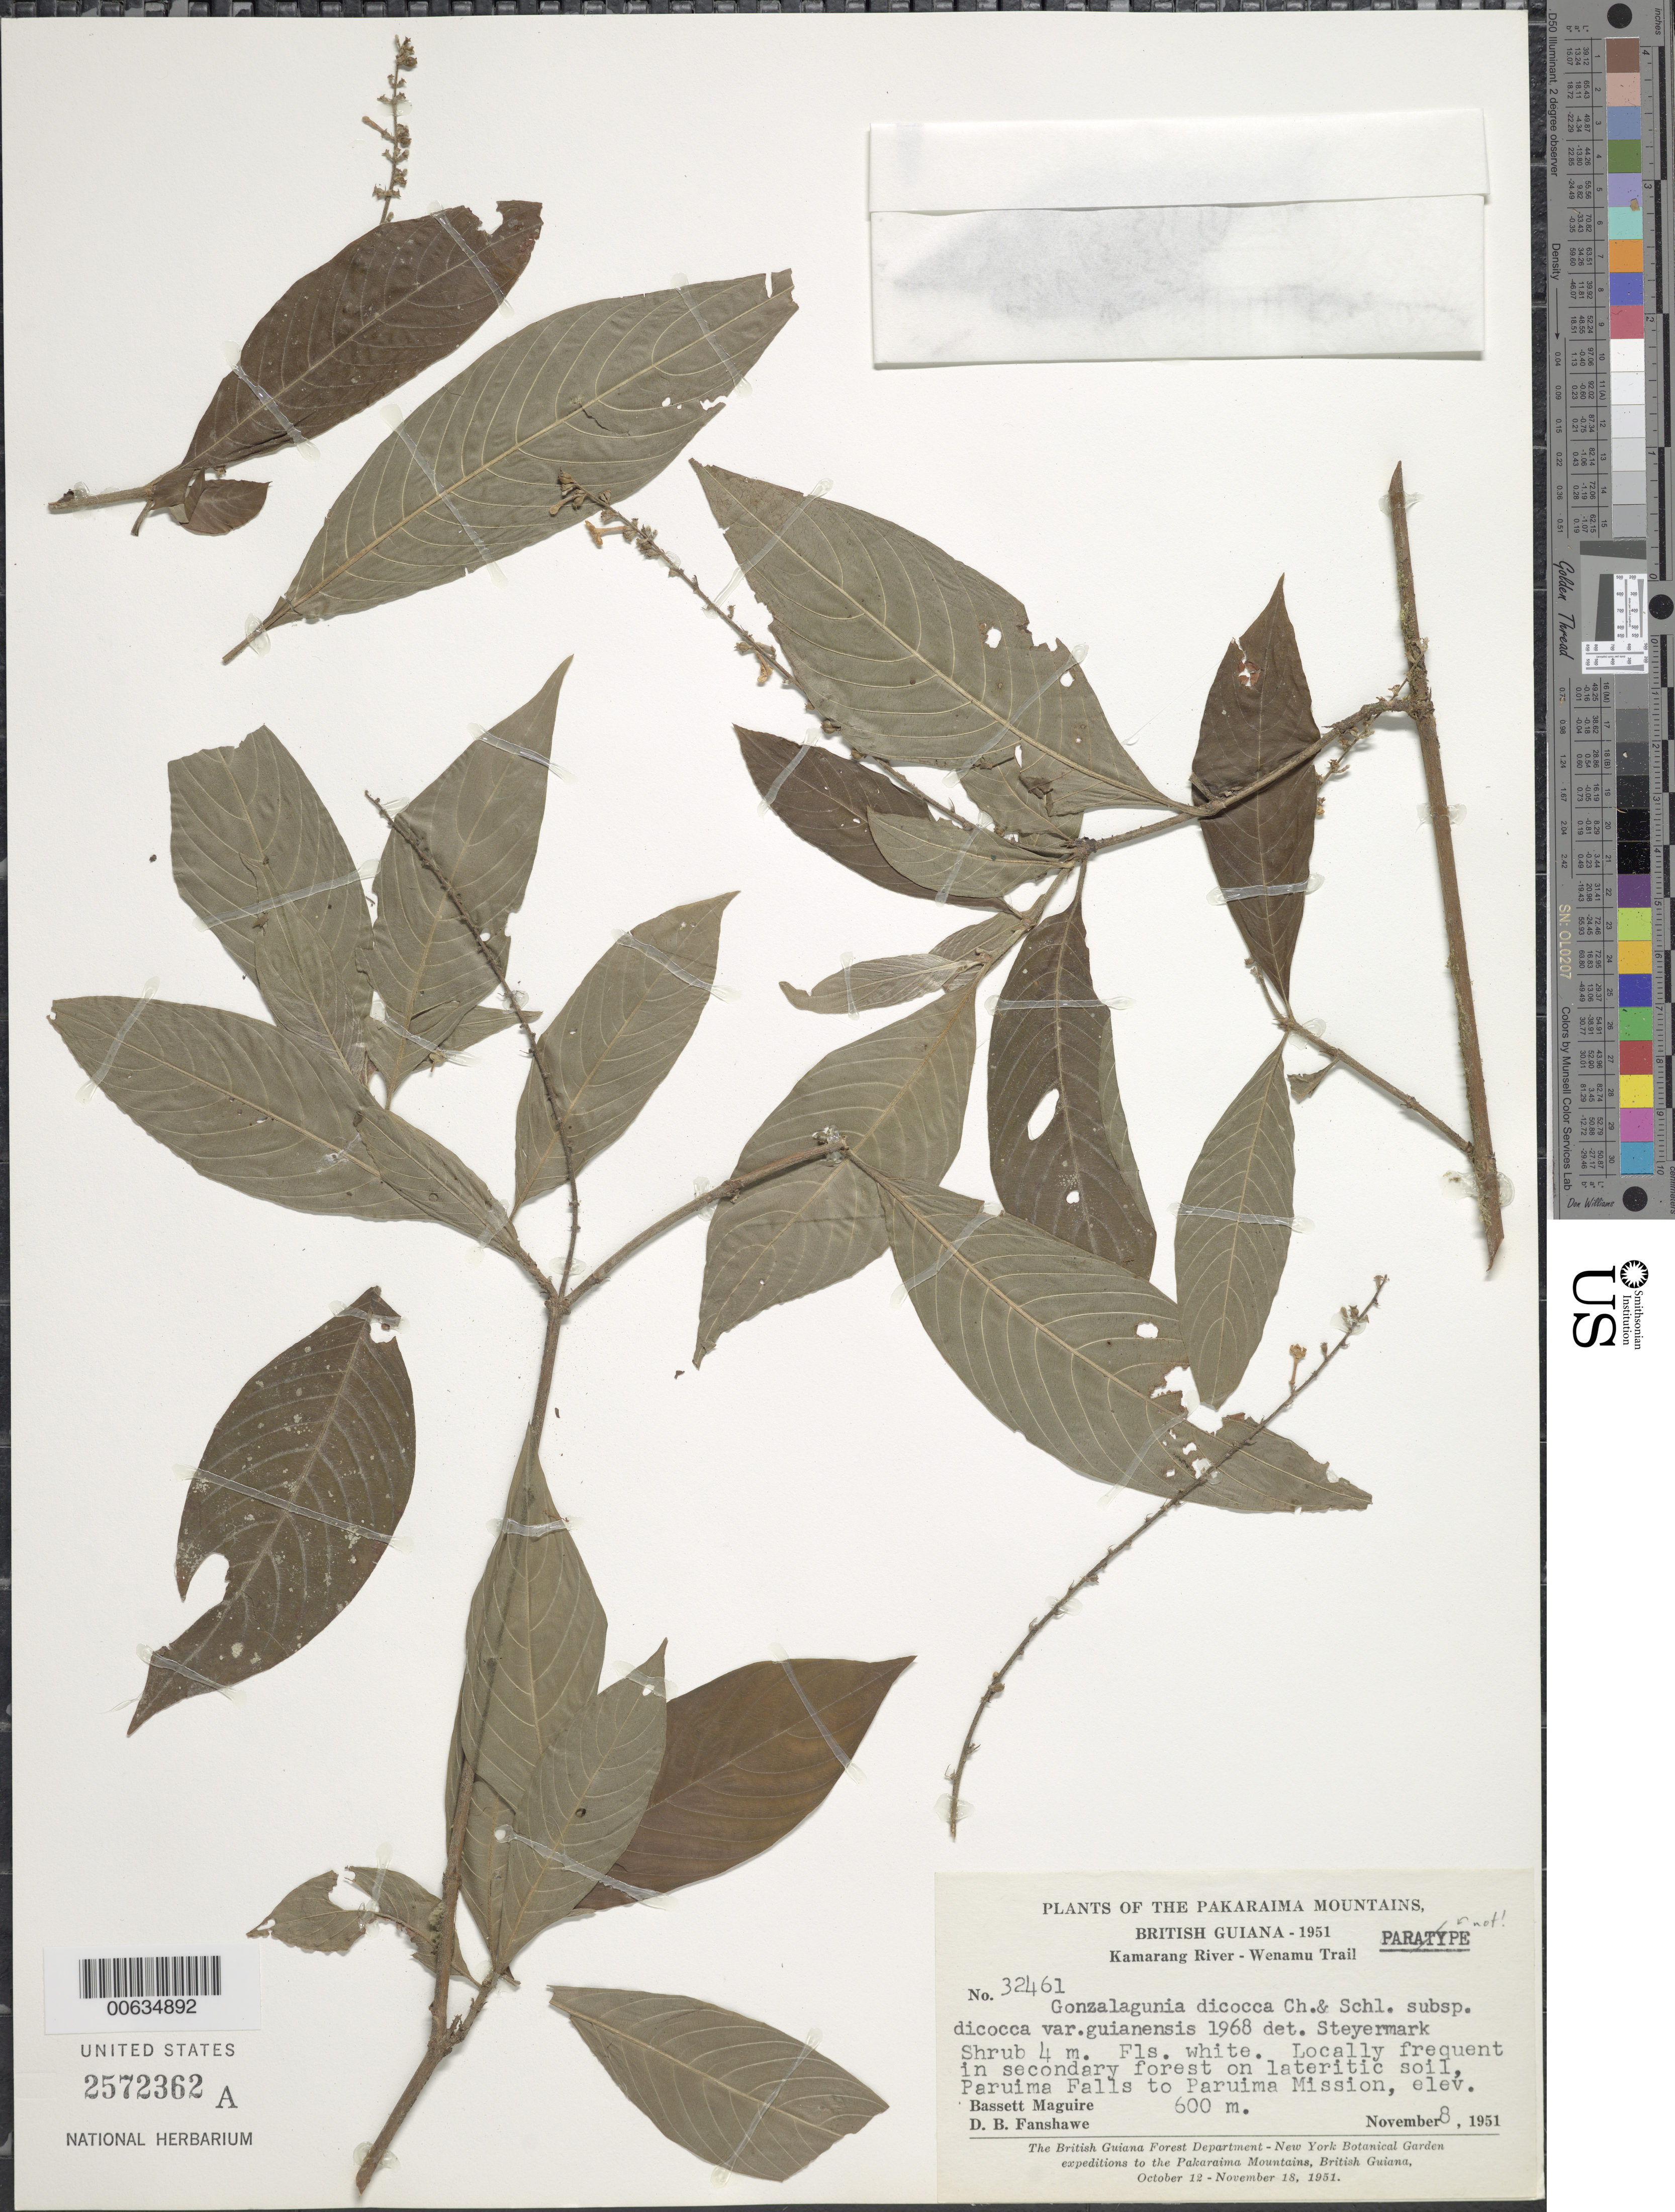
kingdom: Plantae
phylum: Tracheophyta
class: Magnoliopsida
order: Gentianales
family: Rubiaceae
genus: Gonzalagunia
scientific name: Gonzalagunia dicocca var. guianensis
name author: Steyerm.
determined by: Steyermark, Julian A., (VEN)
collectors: B. Maguire & D. B. Fanshawe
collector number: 32461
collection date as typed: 8-Nov-51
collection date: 1951-11-08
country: Guyana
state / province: Cuyuni-Mazaruni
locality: Kamarang R., Wenamu trail, between Paruima Falls and Paruima Mission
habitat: Secondary forest on lateritic soil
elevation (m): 600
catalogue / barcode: US 2572362A